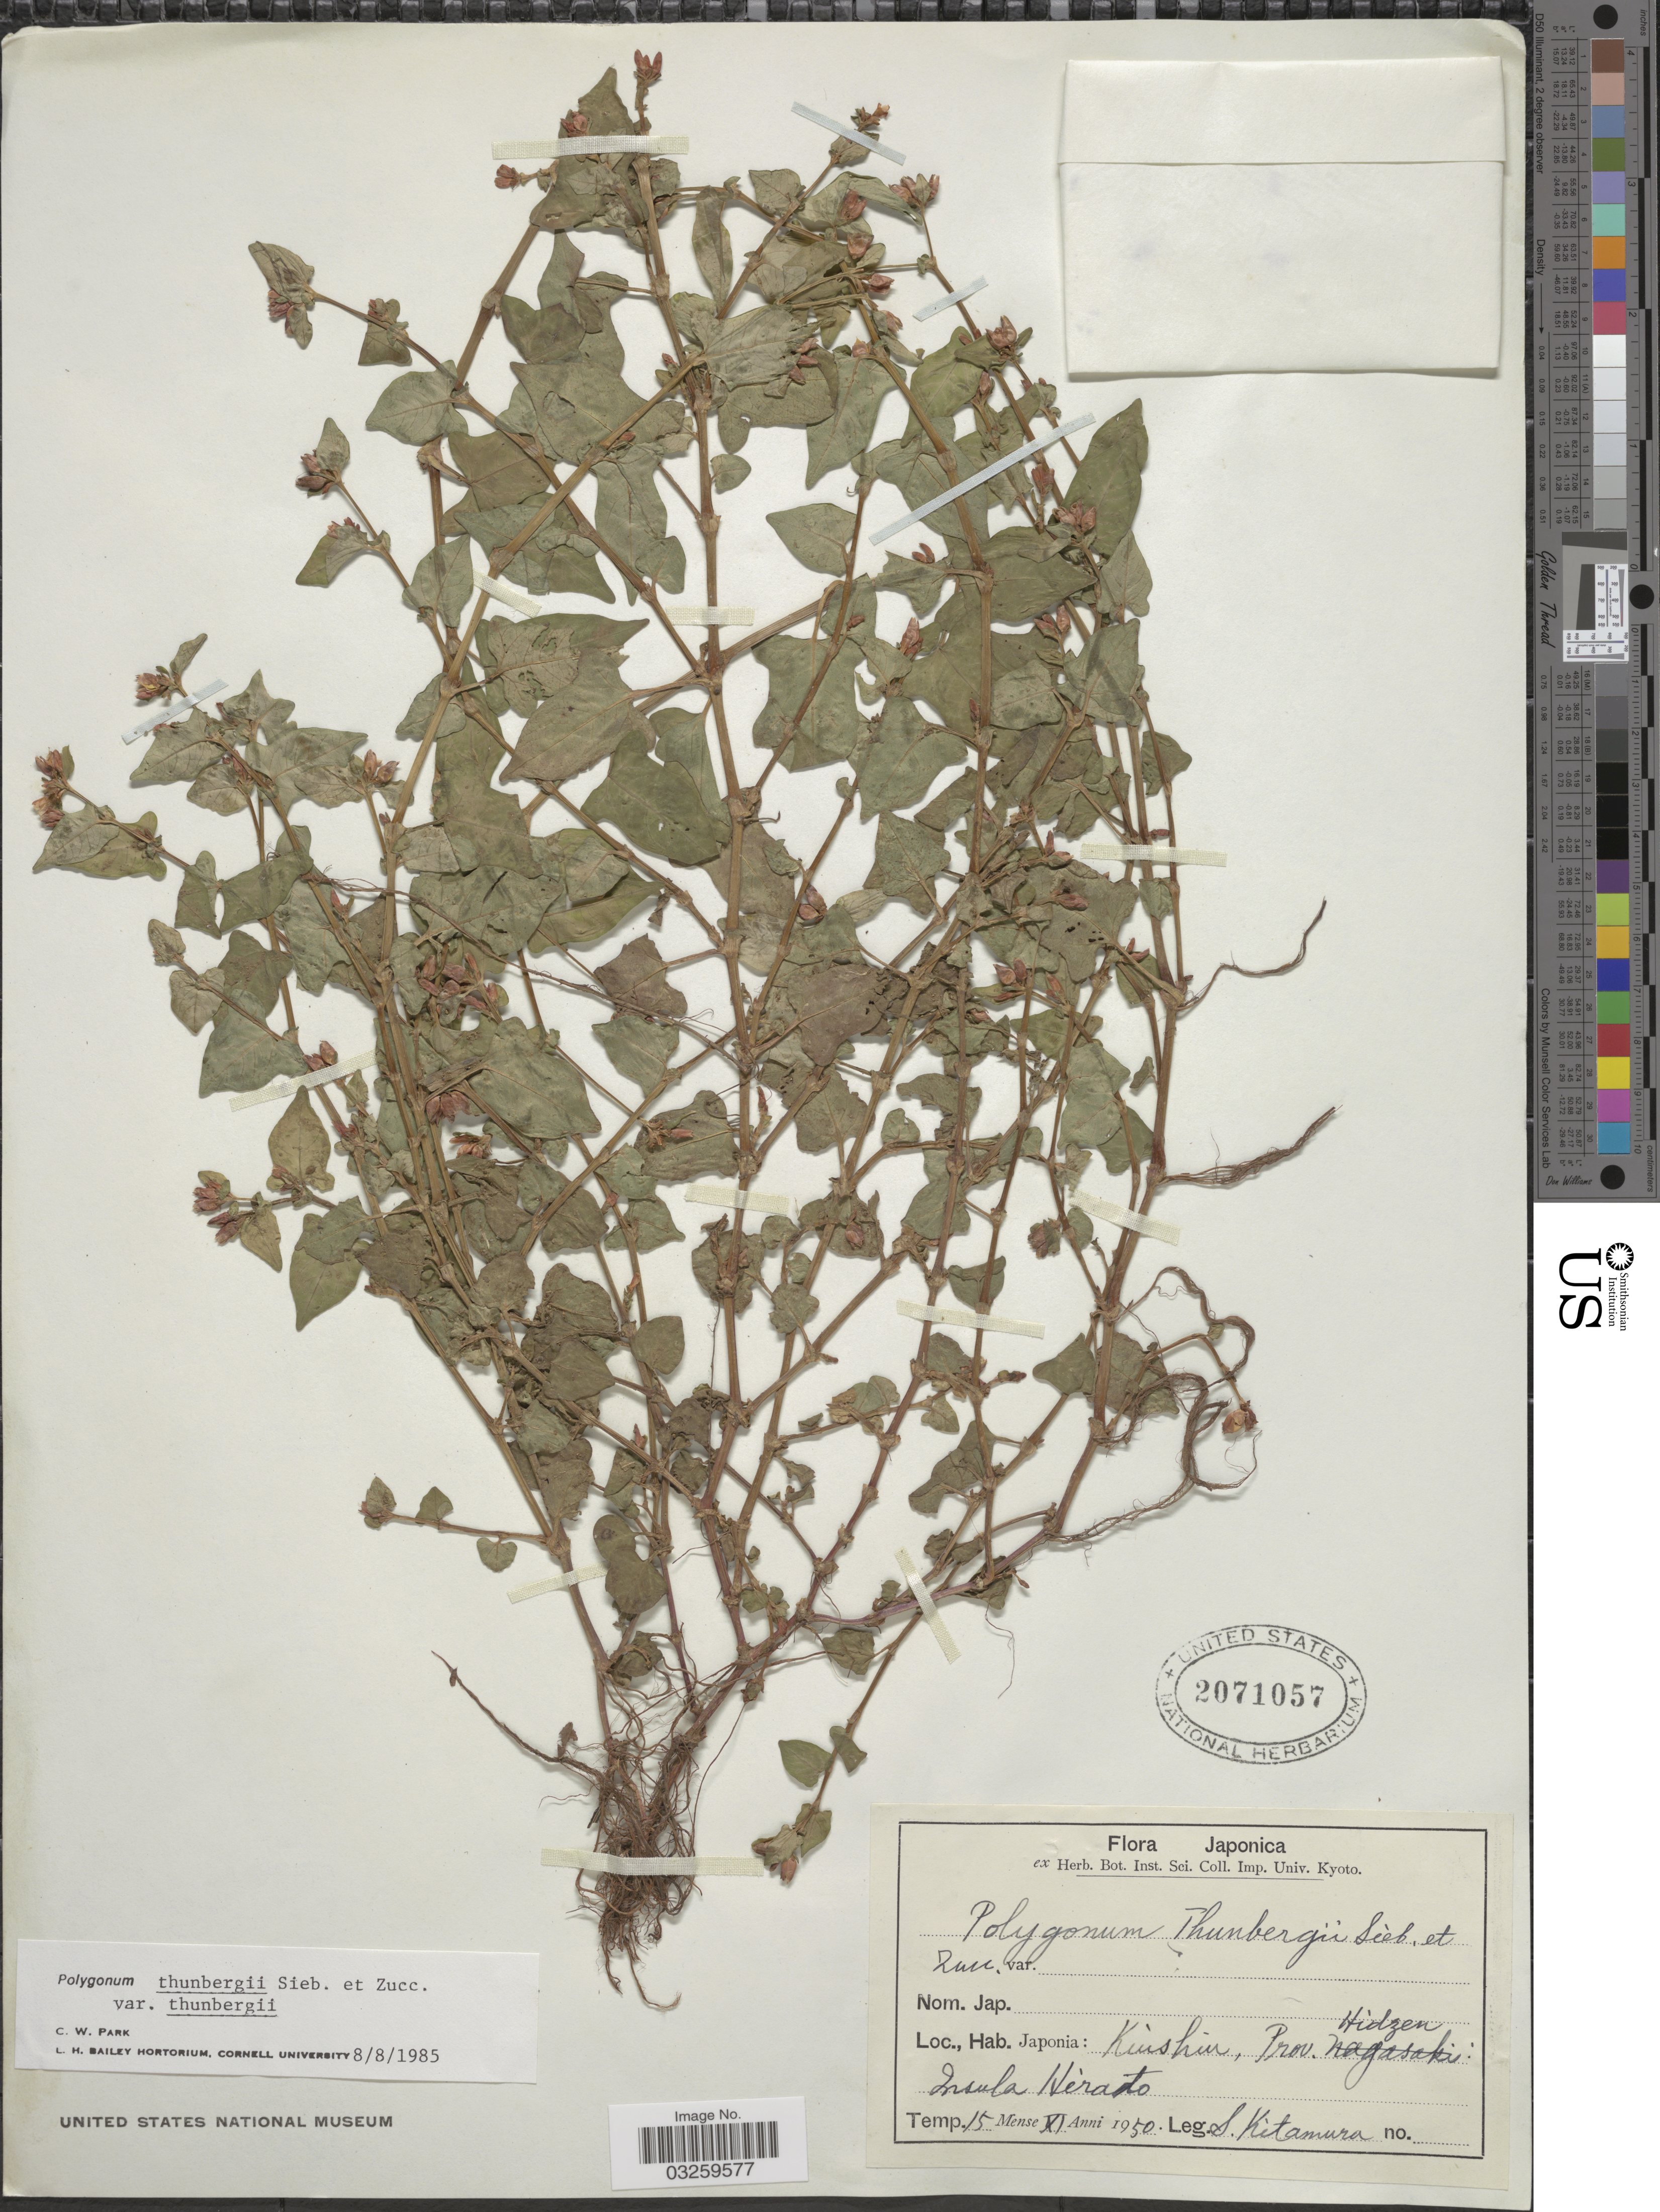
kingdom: Plantae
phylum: Tracheophyta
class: Magnoliopsida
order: Caryophyllales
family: Polygonaceae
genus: Polygonum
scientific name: Polygonum thunbergii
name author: Siebold & Zucc.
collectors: S. Kitamura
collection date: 1950-11-15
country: Japan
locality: Kuishiu, Prov. Hidzen, Insula Hirado.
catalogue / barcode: US 2071057